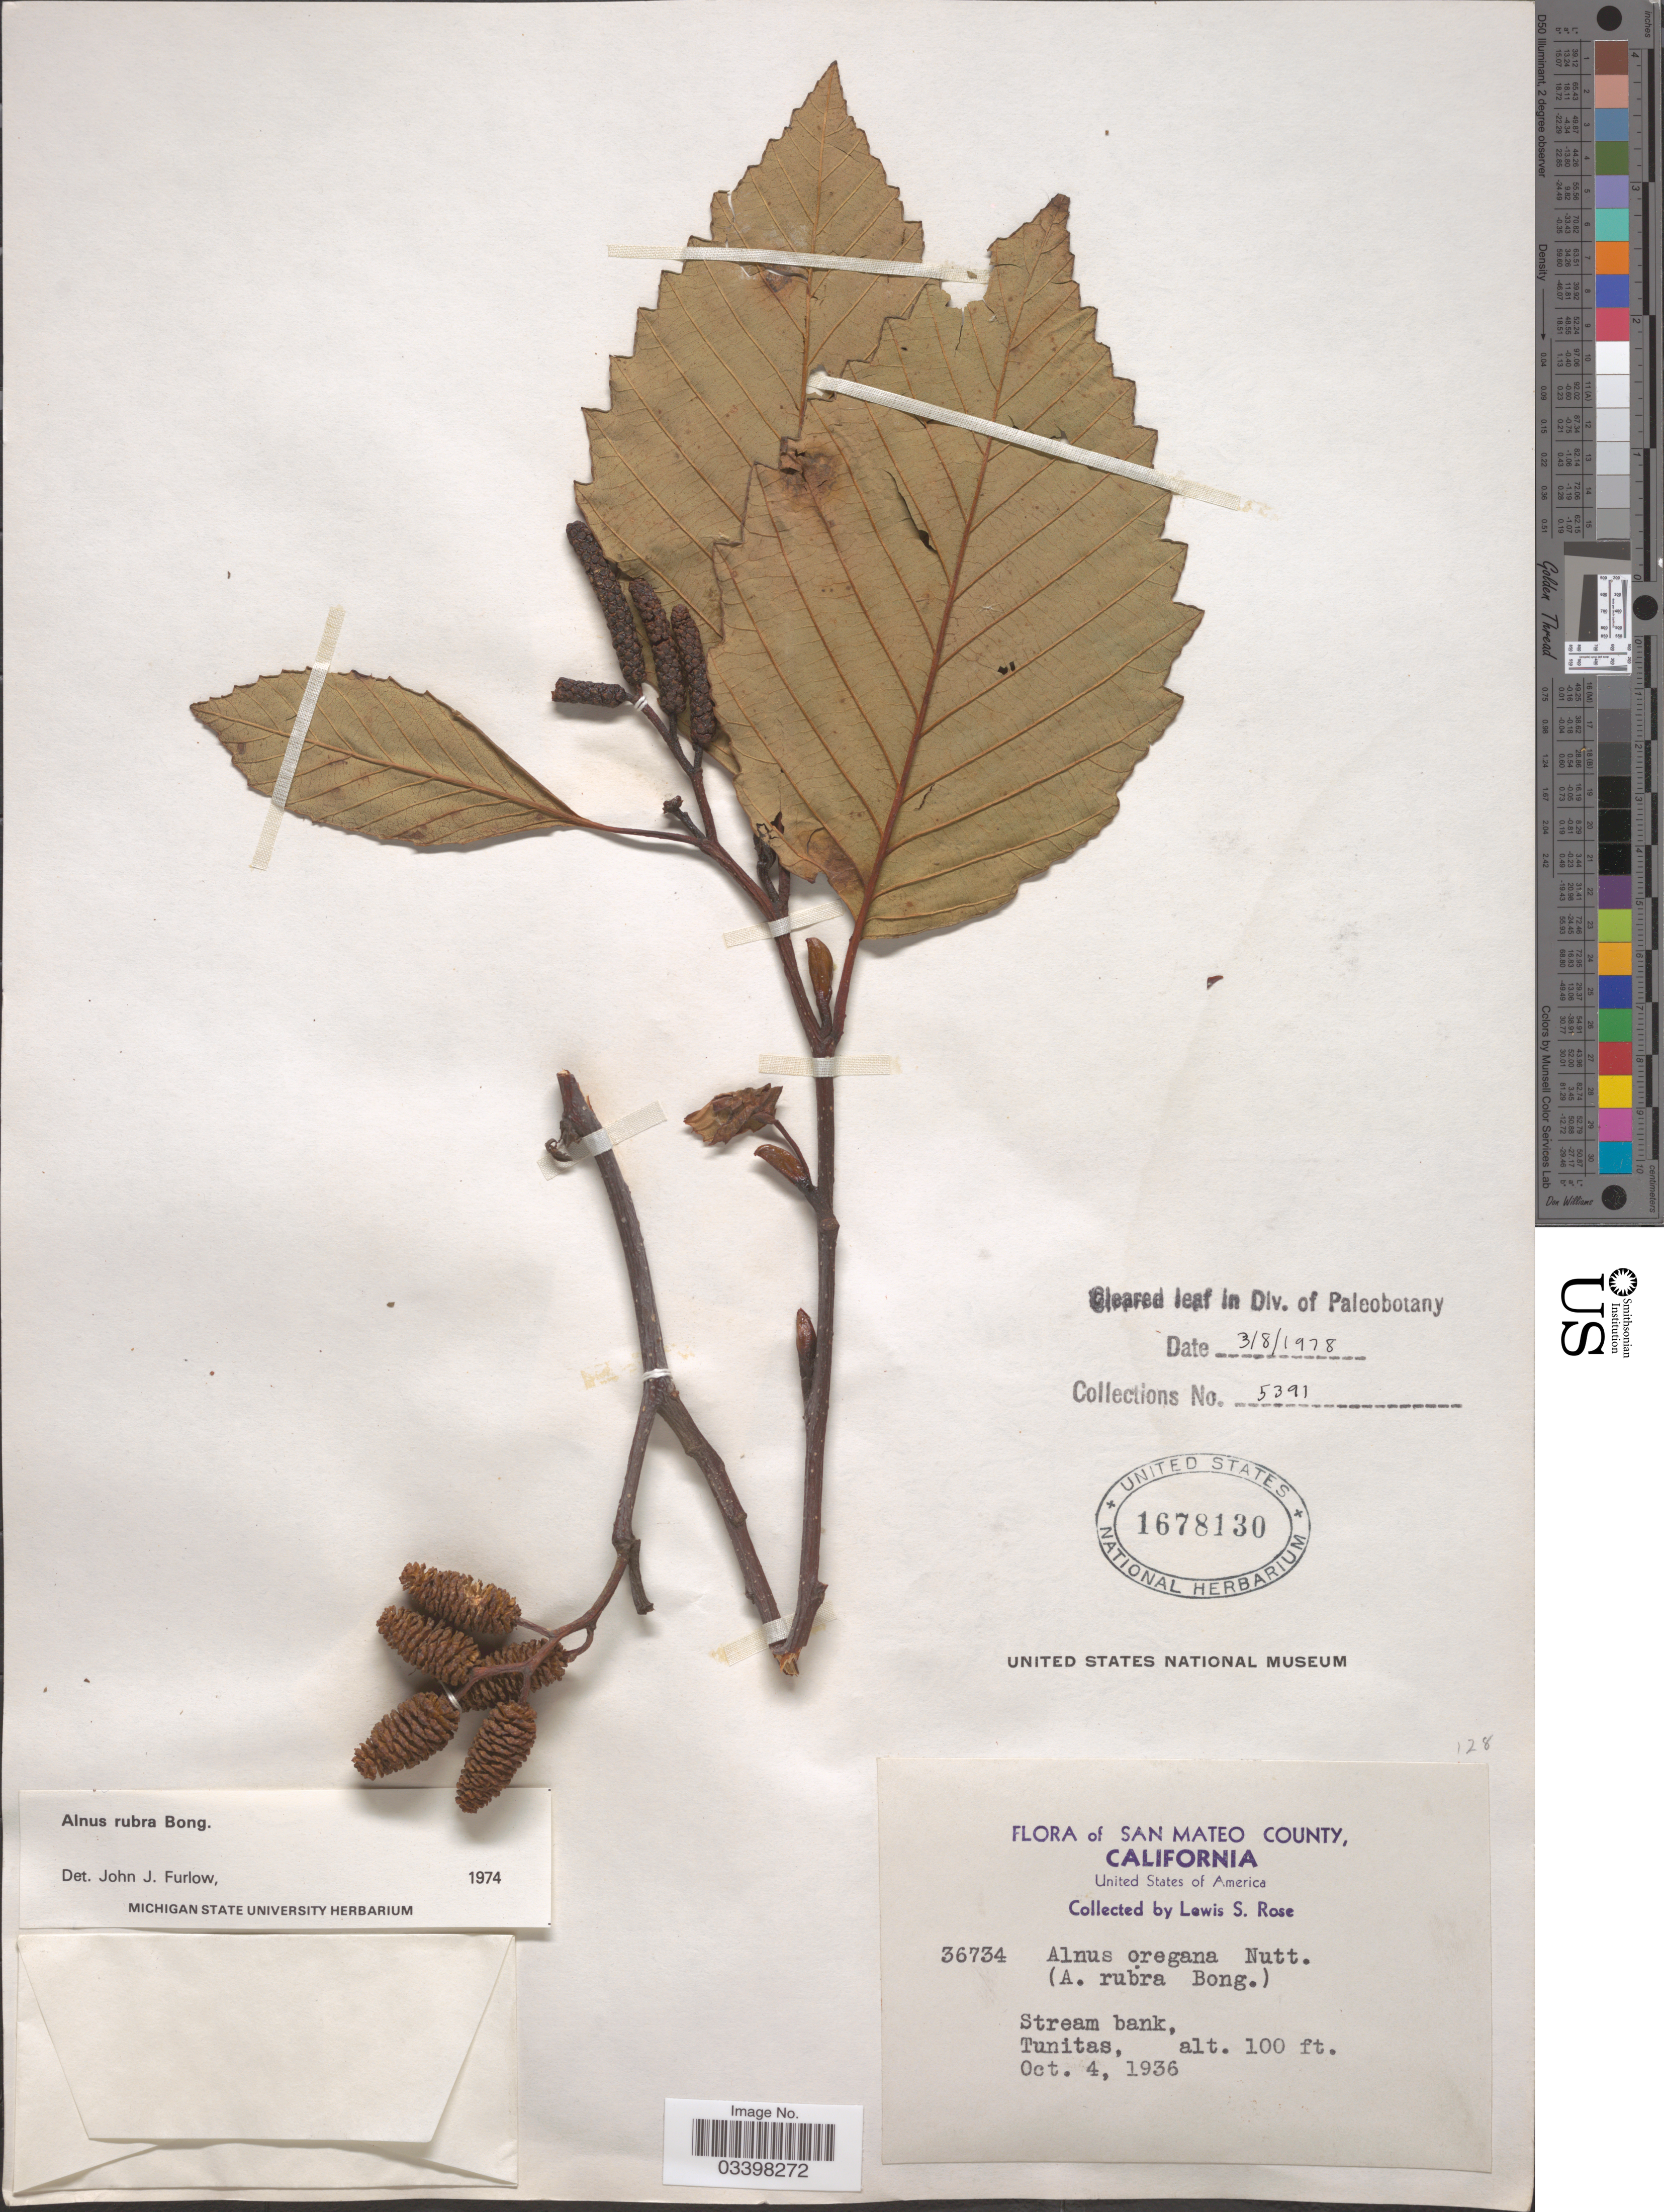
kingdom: Plantae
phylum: Tracheophyta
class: Magnoliopsida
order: Fagales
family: Betulaceae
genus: Alnus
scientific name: Alnus rubra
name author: Bong.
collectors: L. S. Rose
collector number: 36734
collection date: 1936-10-04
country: United States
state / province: California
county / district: San Mateo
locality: San Mateo County. Stream bank, Tunitas.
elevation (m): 30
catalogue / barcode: US 1678130